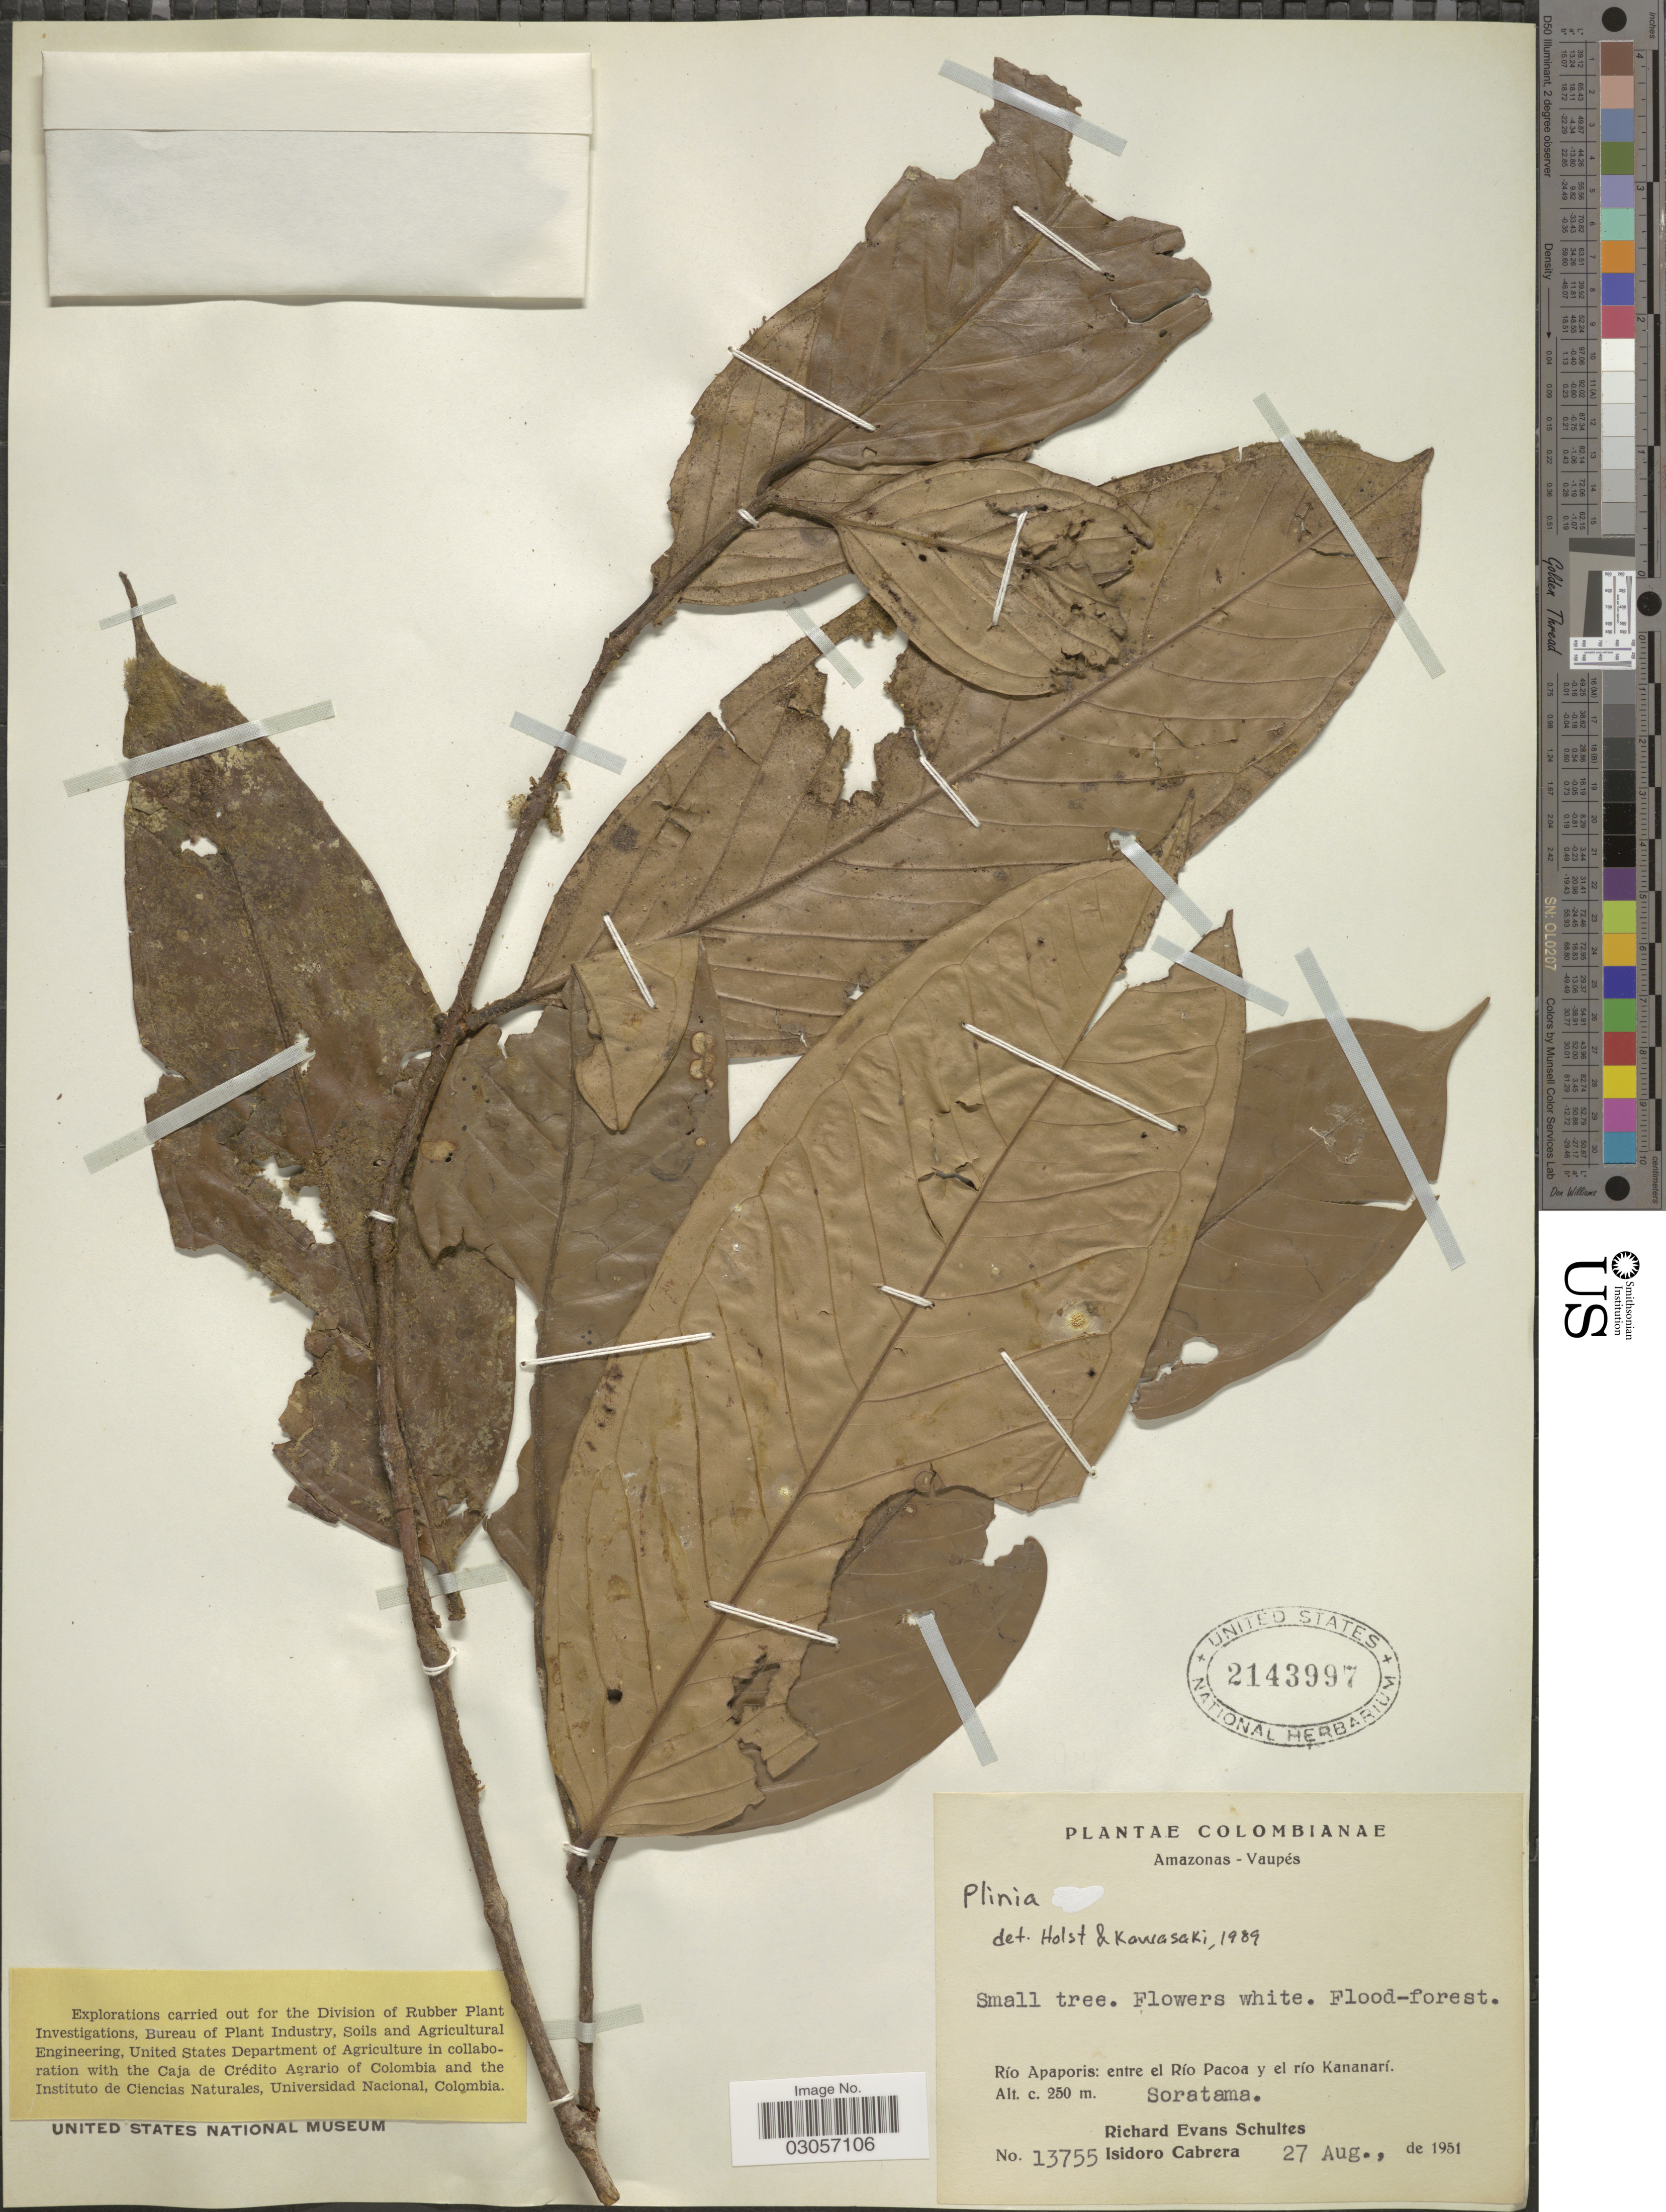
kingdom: Plantae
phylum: Tracheophyta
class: Magnoliopsida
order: Myrtales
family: Myrtaceae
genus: Plinia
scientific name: Plinia sp.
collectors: R. E. Schultes & I. Cabrera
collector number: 13755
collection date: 1951-08-27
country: Colombia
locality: Amzonas-Vaupés, Río Apaporis: entre río Pacoa y el rio Kananarí, Soratama.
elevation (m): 250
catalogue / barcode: US 2143997